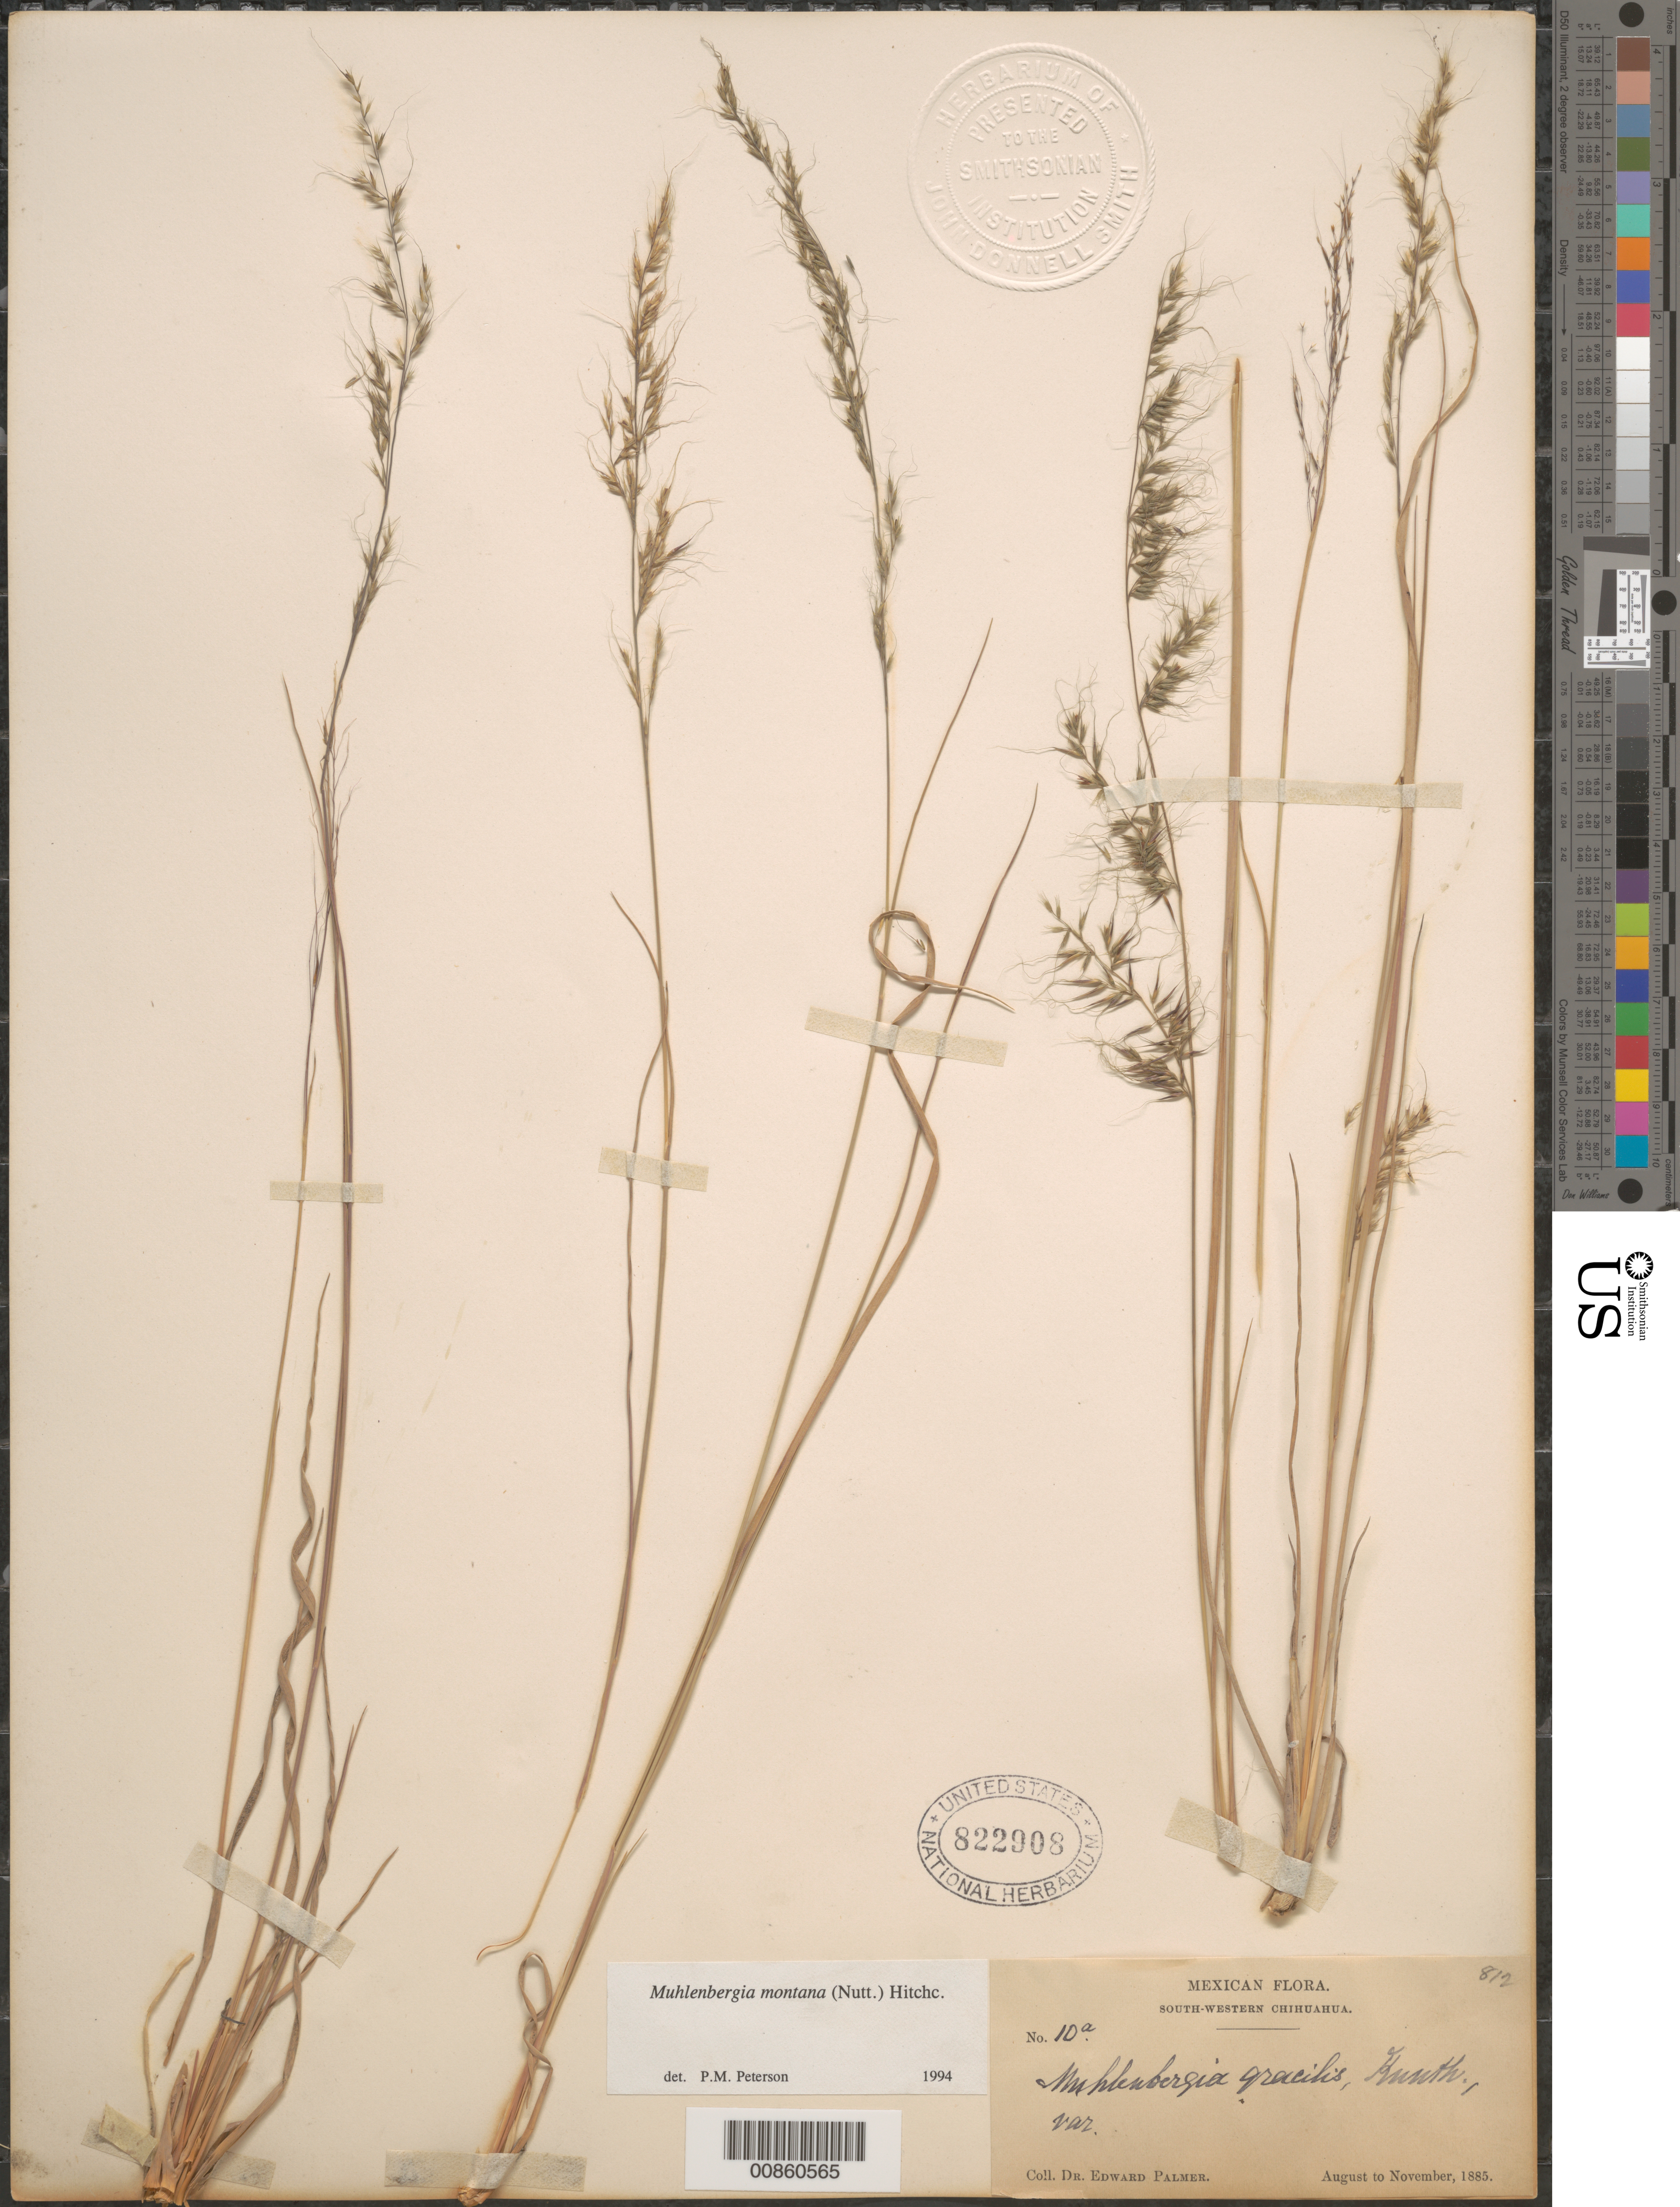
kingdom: Plantae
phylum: Tracheophyta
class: Liliopsida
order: Poales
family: Poaceae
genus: Muhlenbergia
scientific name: Muhlenbergia montana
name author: (Nutt.) Hitchc.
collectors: E. Palmer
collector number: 10a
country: Mexico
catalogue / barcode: US 822908